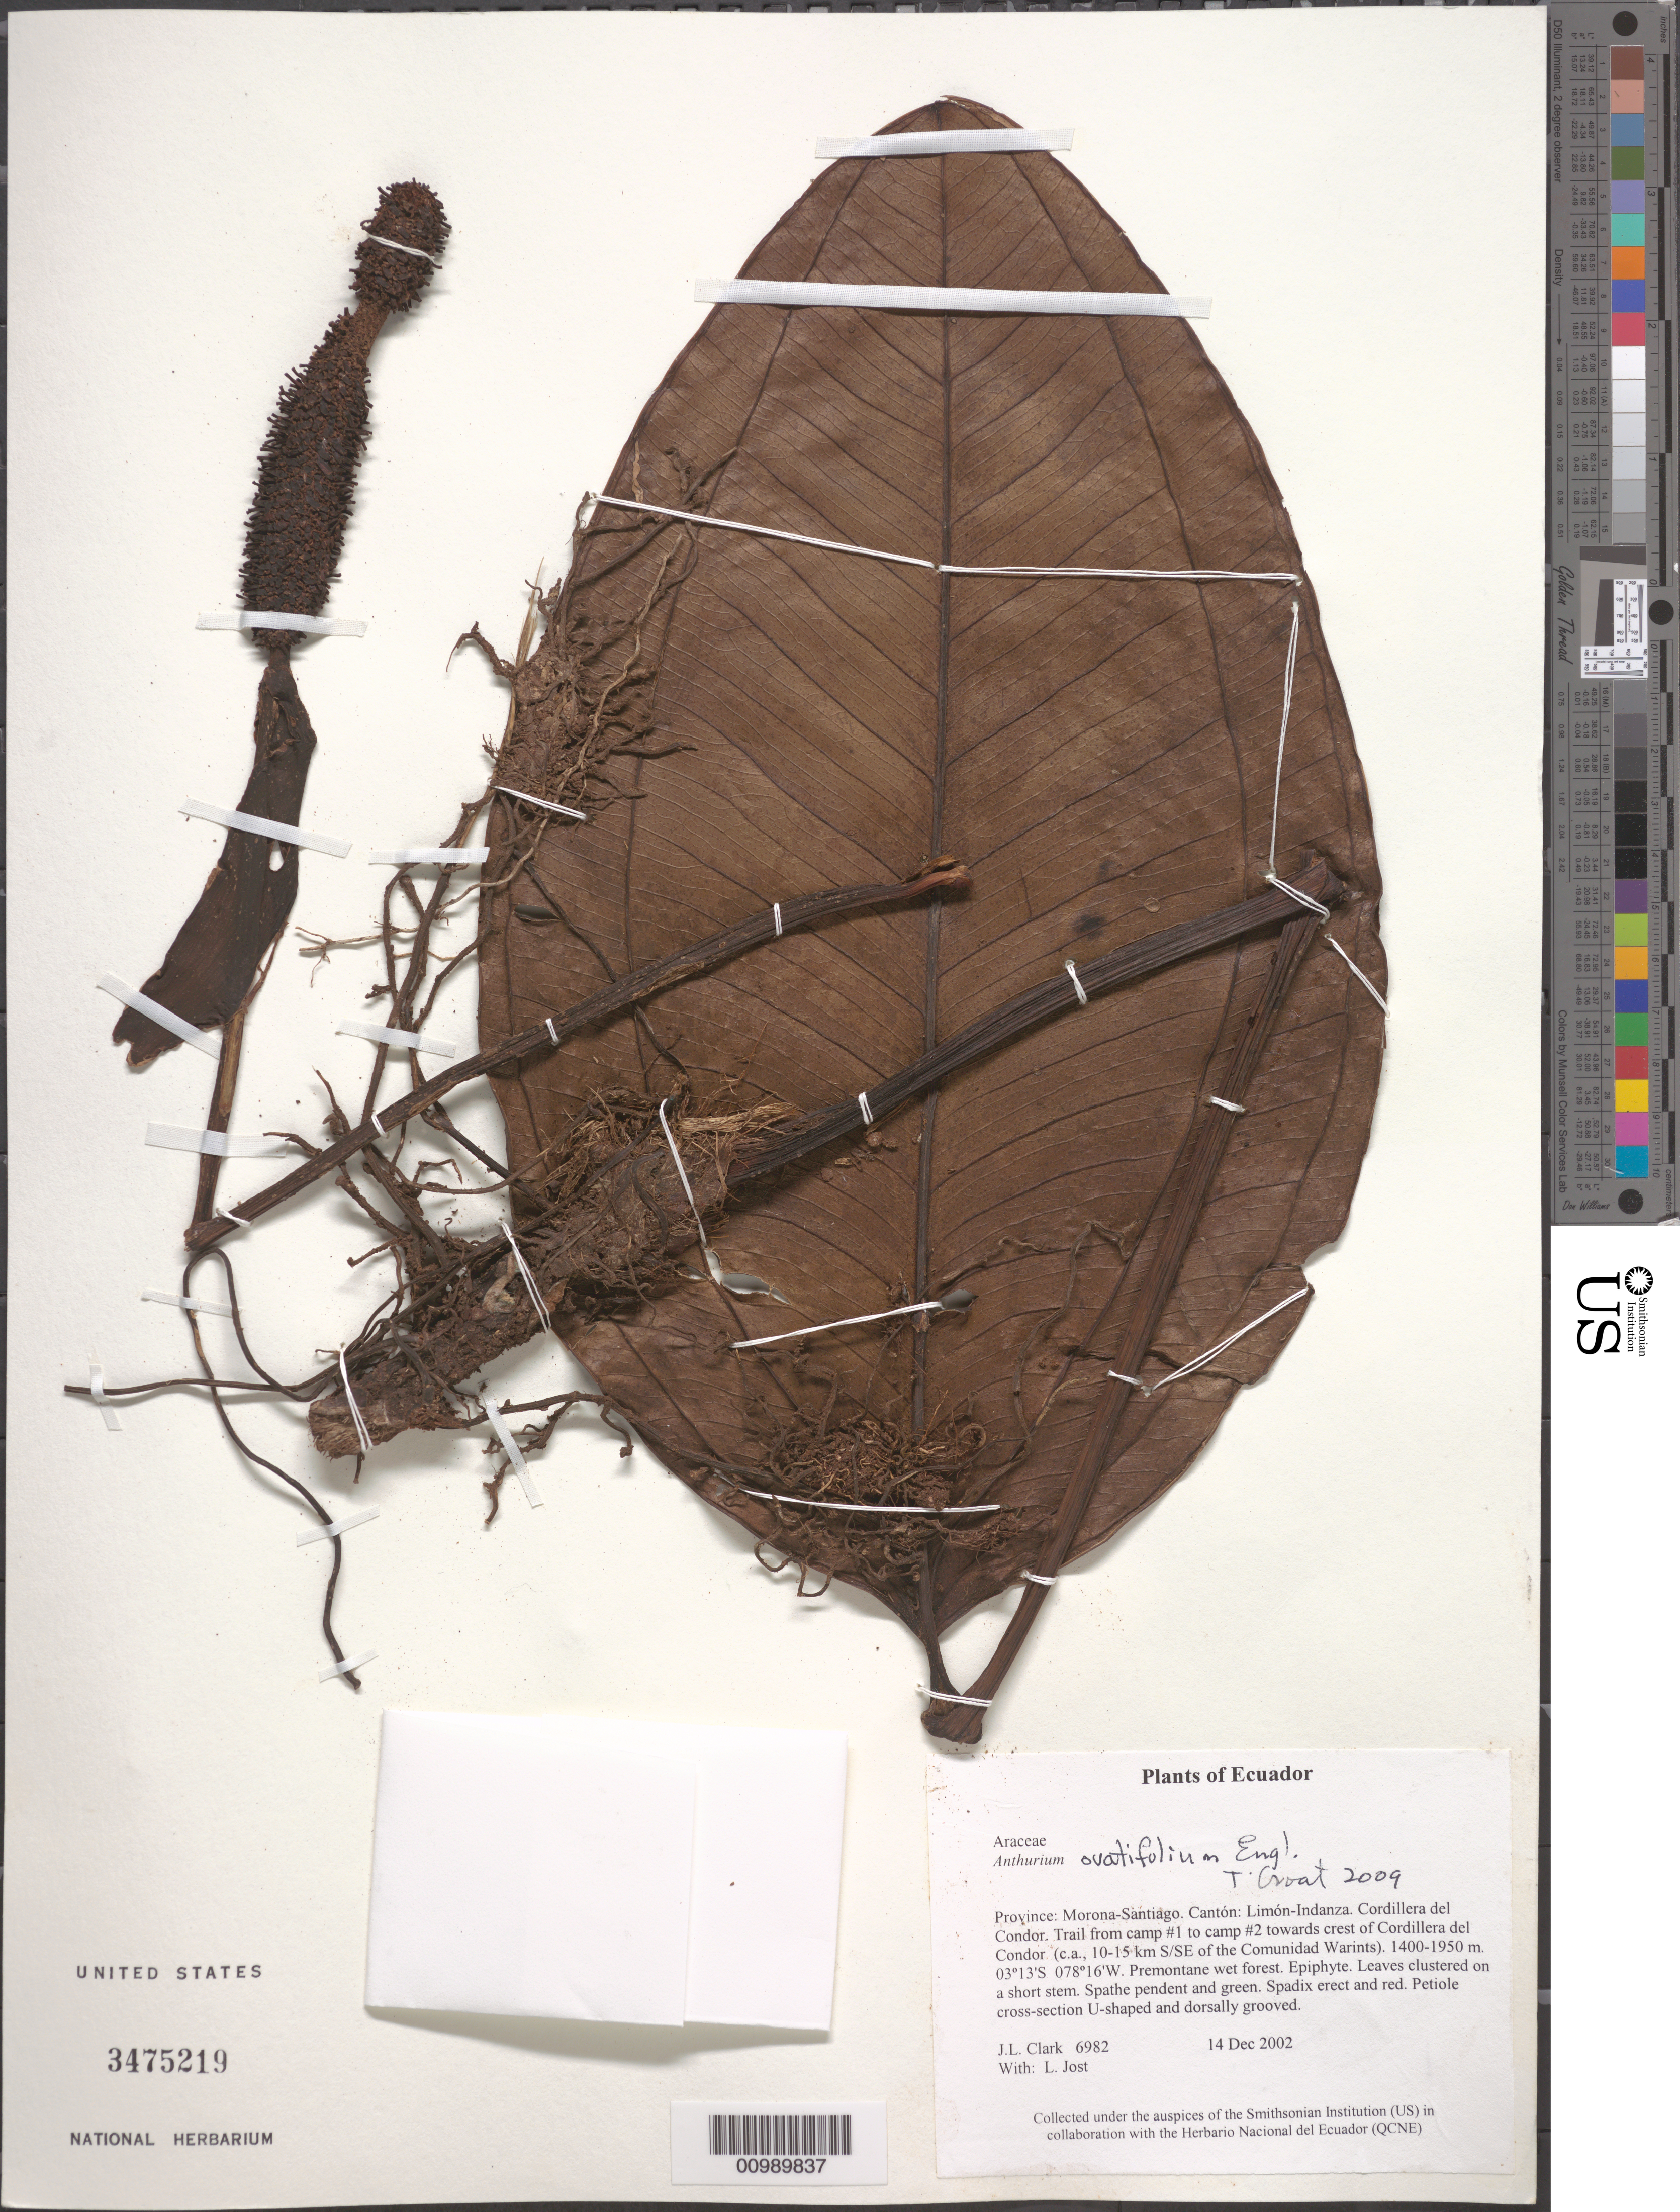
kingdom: Plantae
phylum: Tracheophyta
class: Liliopsida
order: Alismatales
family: Araceae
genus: Anthurium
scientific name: Anthurium ovatifolium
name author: Engl.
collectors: J. L. Clark & L. Jost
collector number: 6982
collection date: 2002-12-14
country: Ecuador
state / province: Morona-Santiago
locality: Cantón: Limón-Indanza. Cordillera del Condor. Trail from camp #1 to camp #2 towards crest of Corillera del Condor. (c.a., 10-15 km S/SE of the Comunidad Warints).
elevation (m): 1400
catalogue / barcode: US 3475219